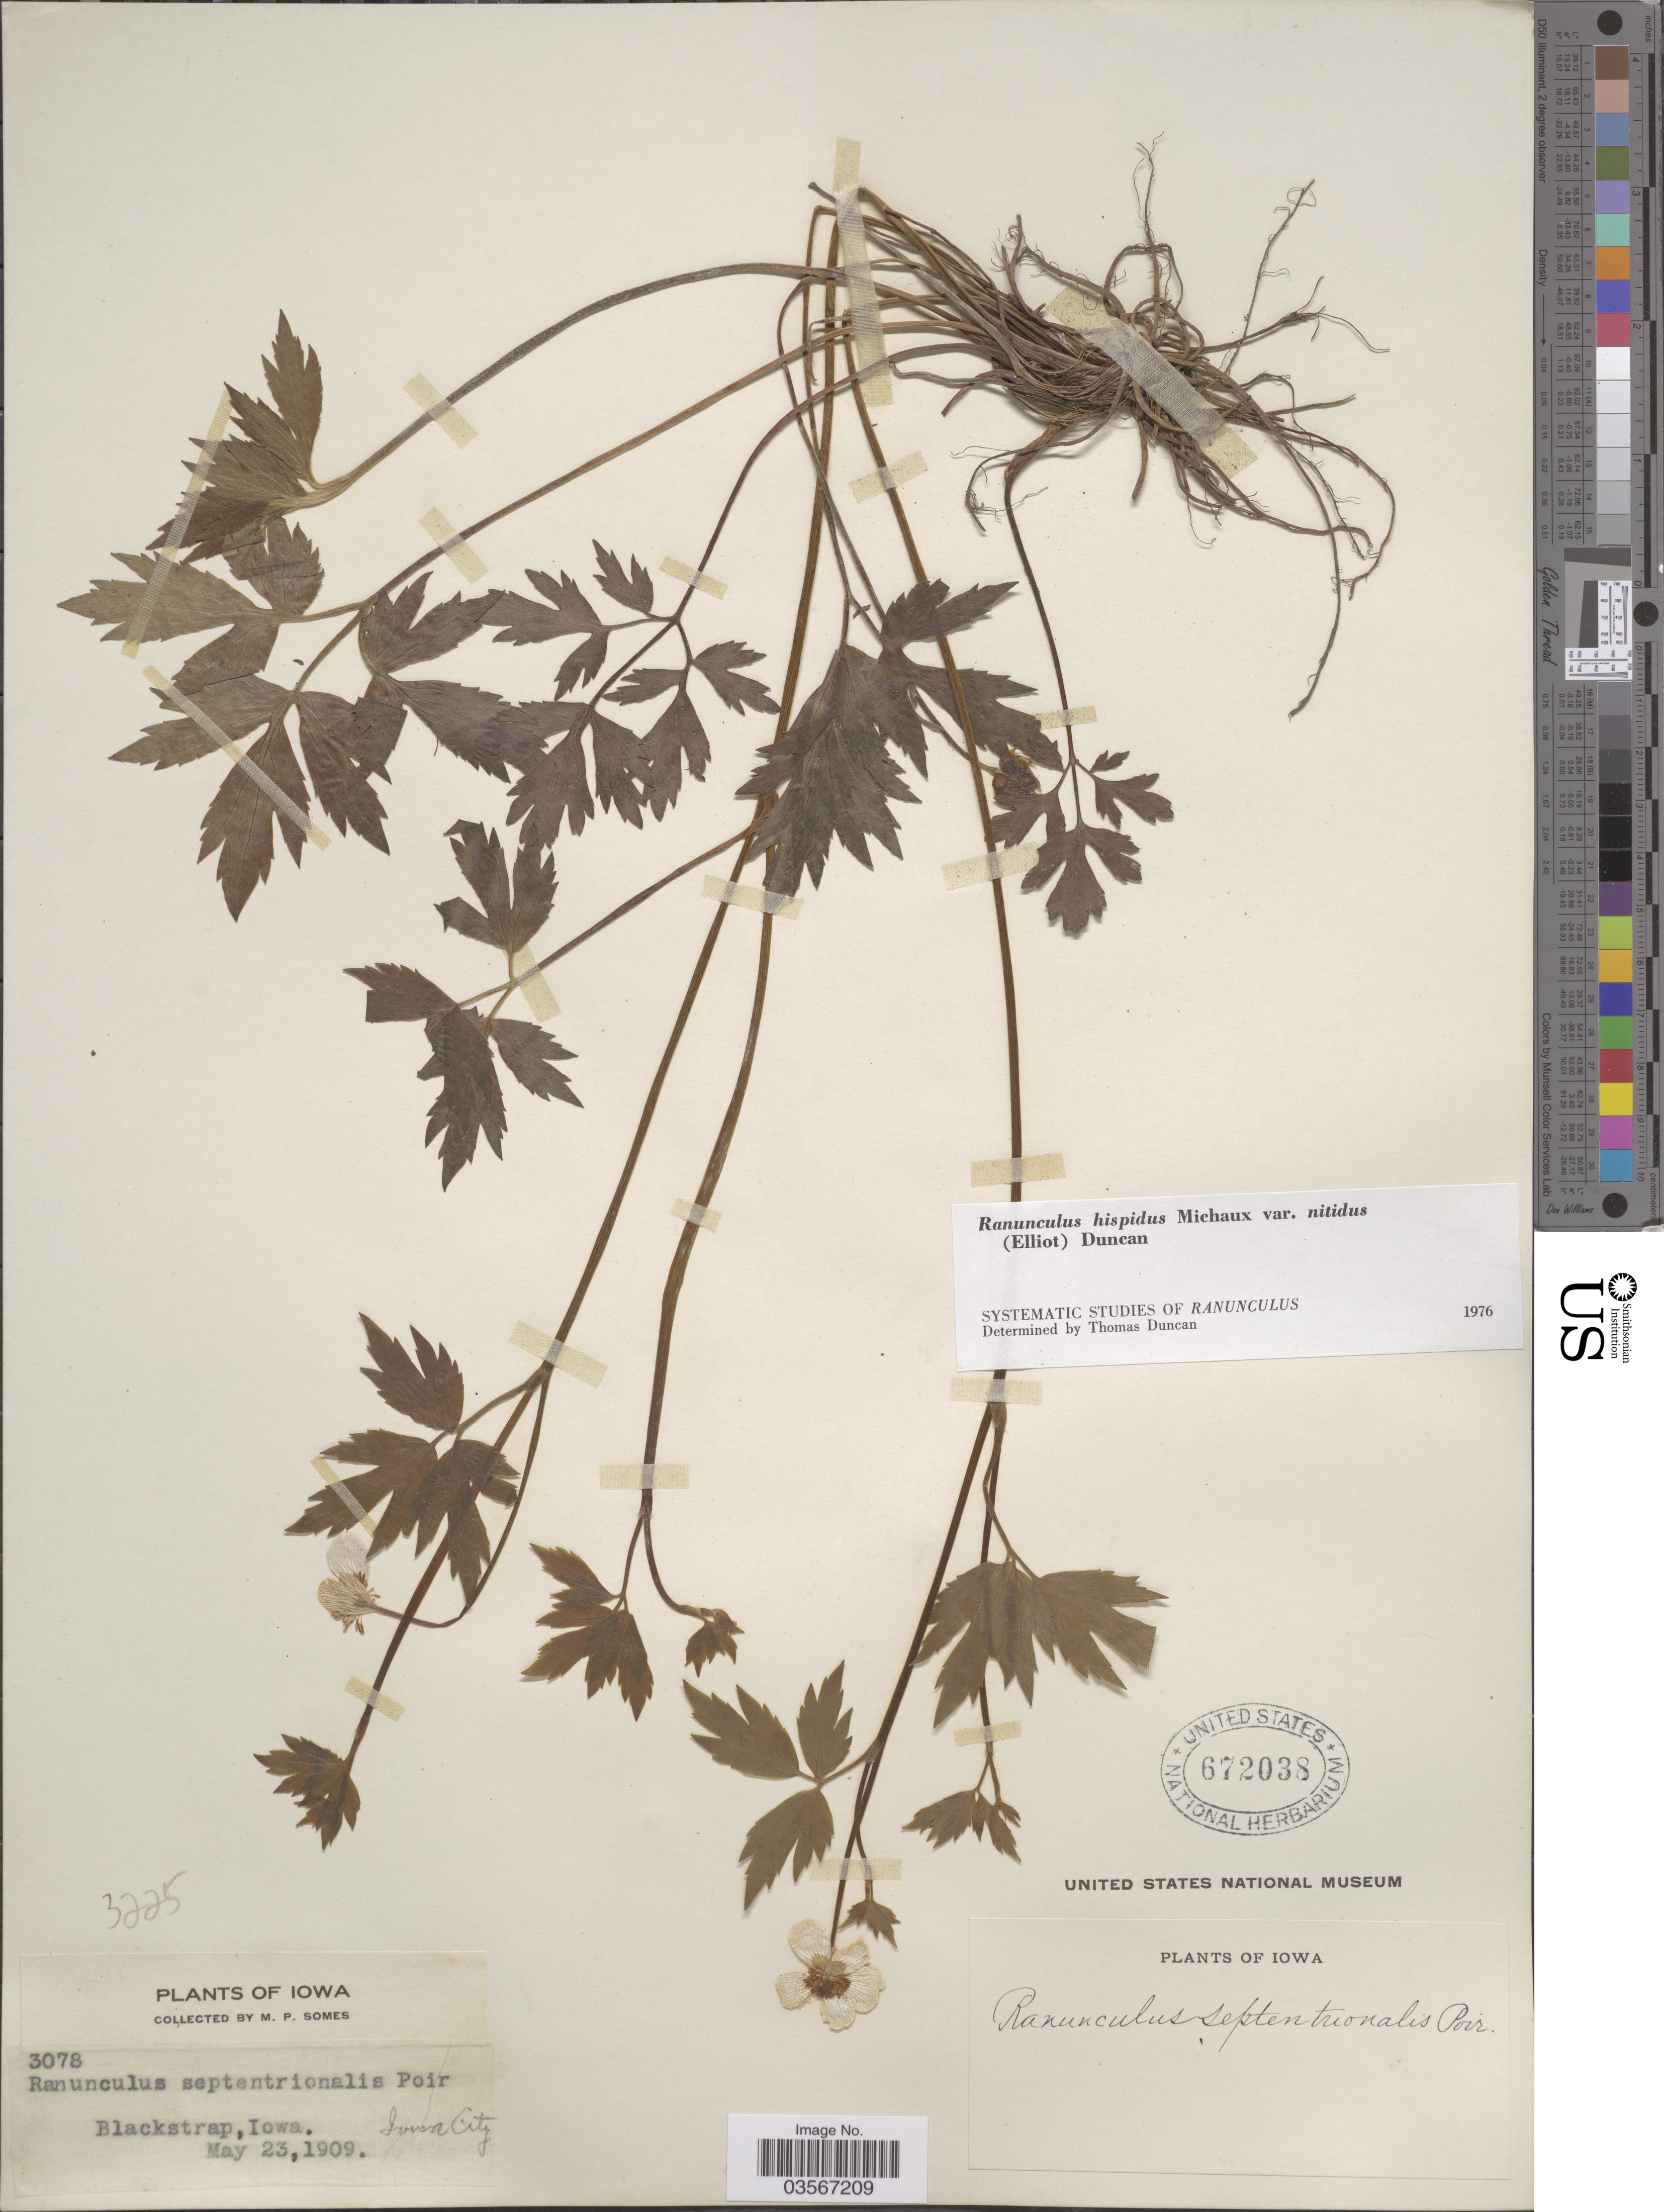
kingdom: Plantae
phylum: Tracheophyta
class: Magnoliopsida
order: Ranunculales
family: Ranunculaceae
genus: Ranunculus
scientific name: Ranunculus hispidus var. nitidus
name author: (Chapm.) T. Duncan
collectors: M. Somes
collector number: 3078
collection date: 1909-05-23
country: United States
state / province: Iowa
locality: Blackstrap. Iowa City.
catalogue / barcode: US 672038